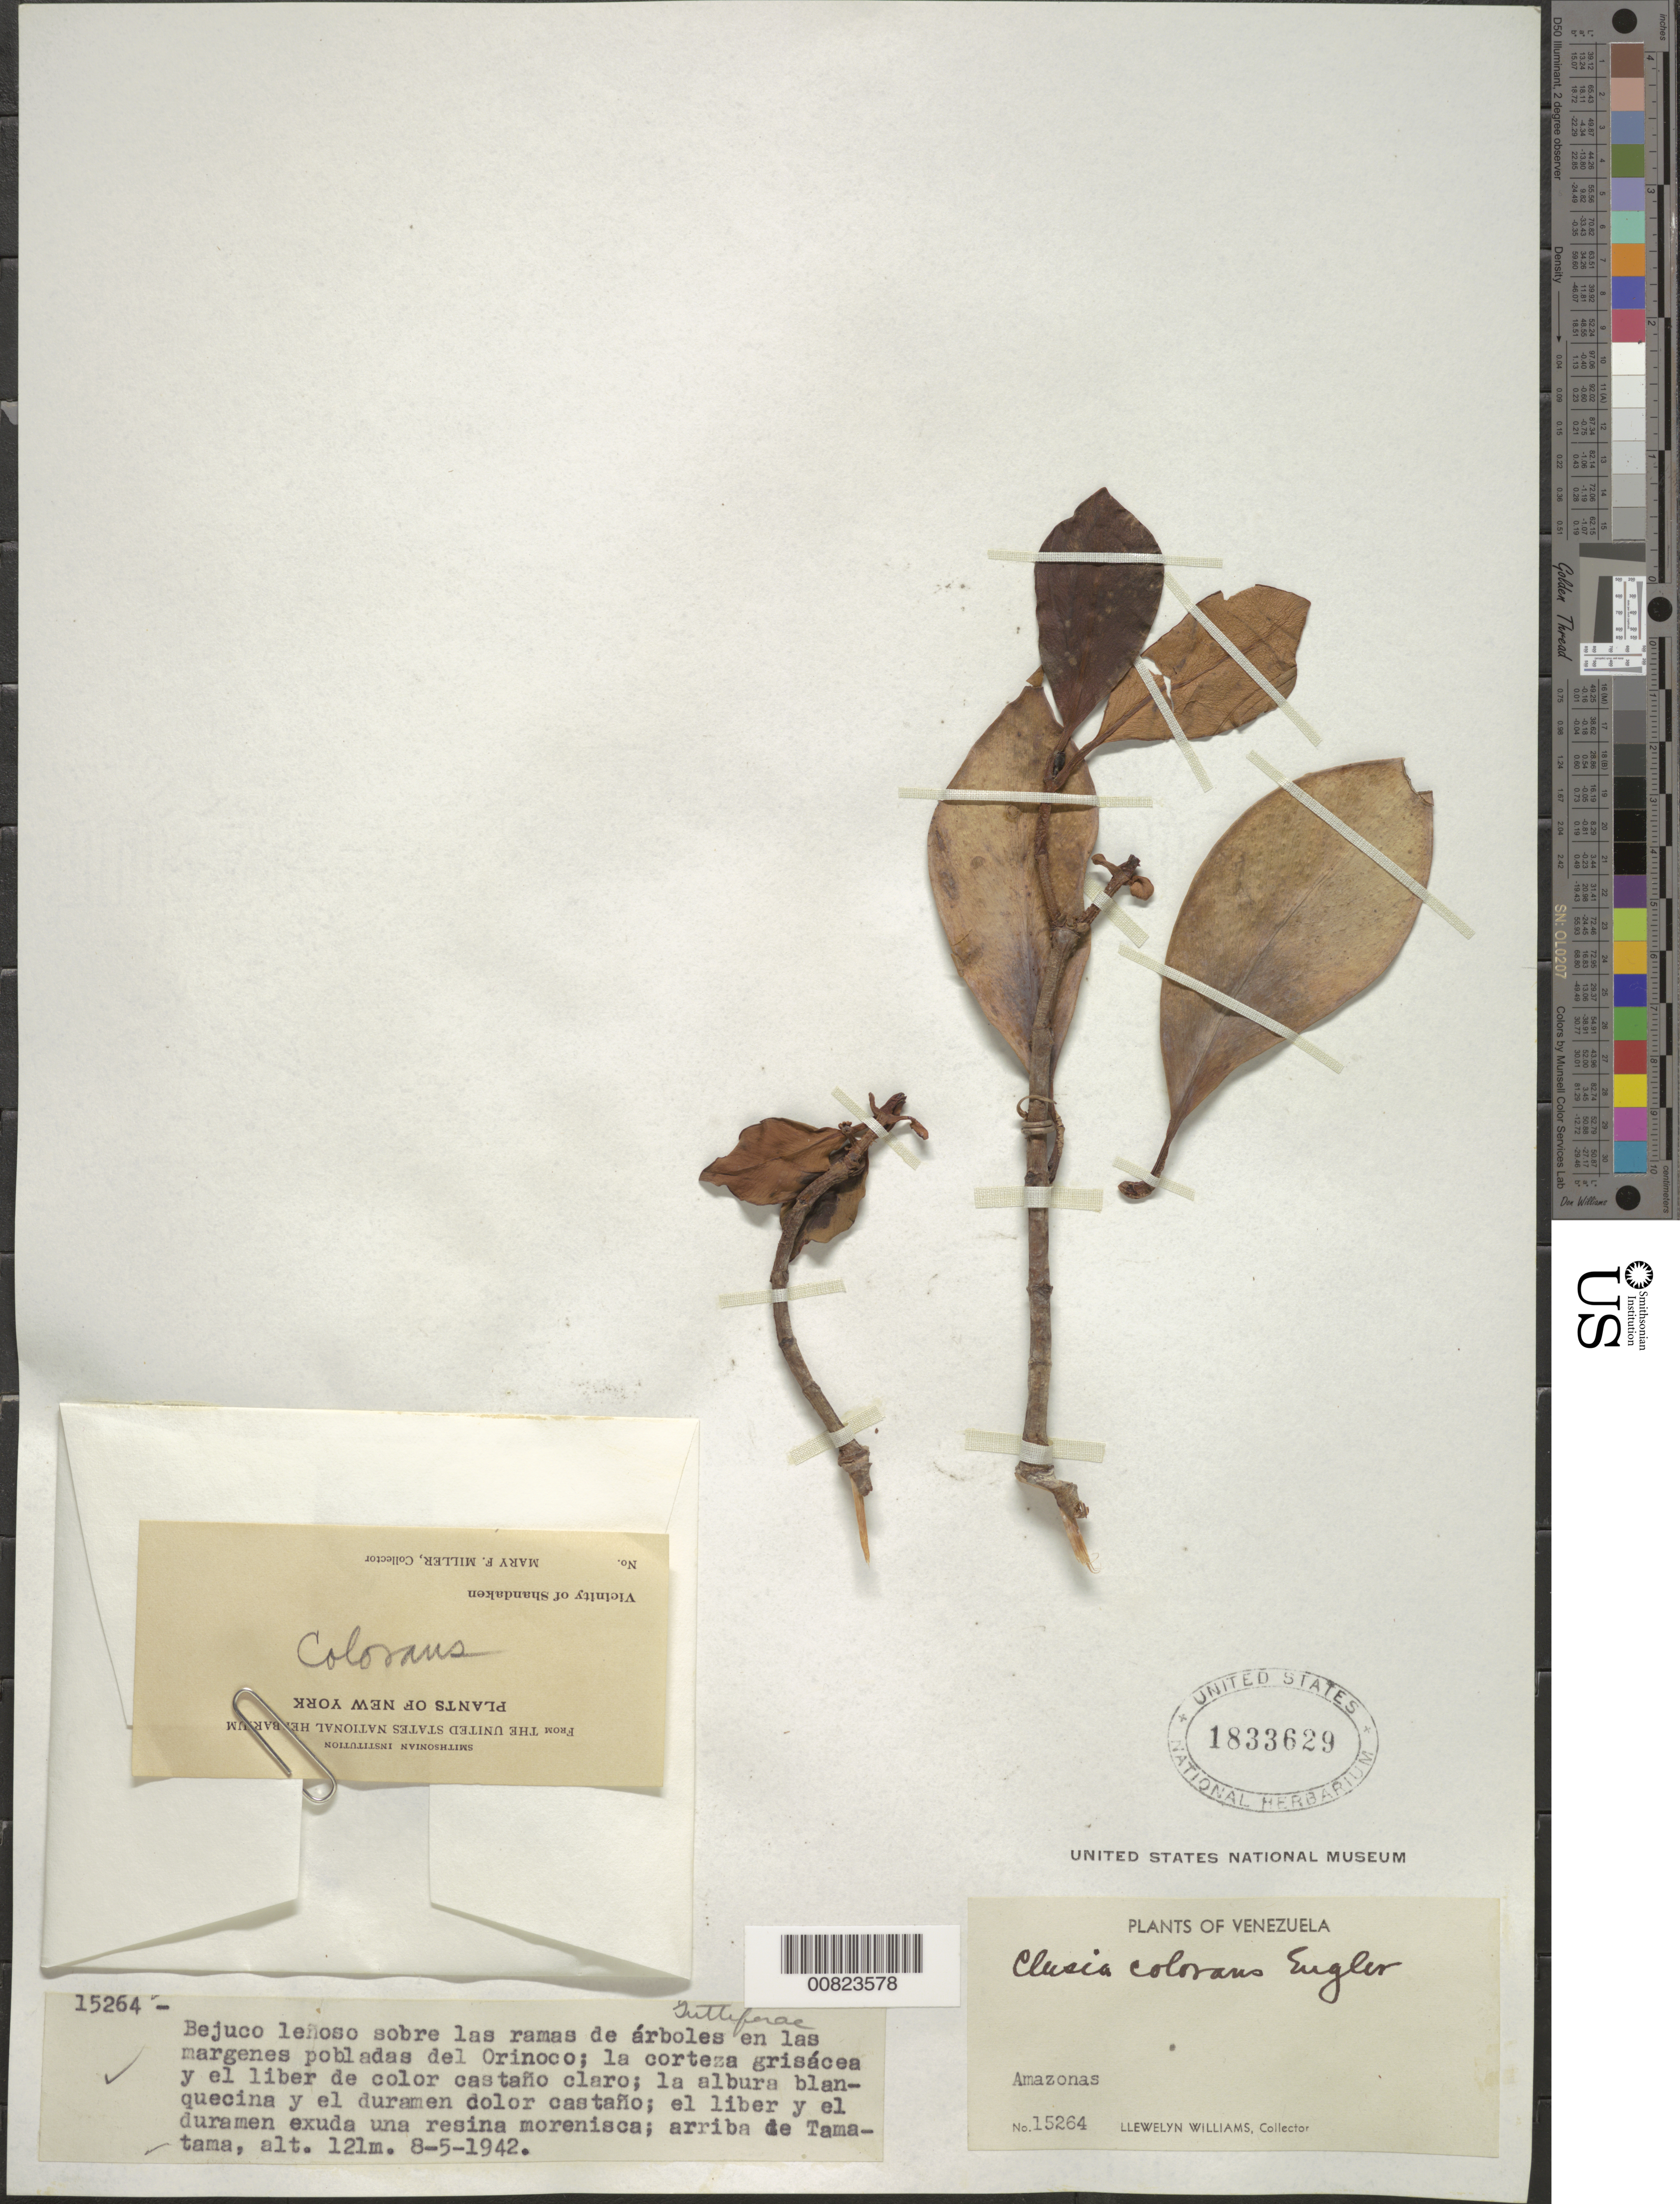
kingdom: Plantae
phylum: Tracheophyta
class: Magnoliopsida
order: Malpighiales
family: Clusiaceae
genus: Clusia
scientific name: Clusia panapanari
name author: (Aubl.) Choisy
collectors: Ll. Williams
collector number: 15264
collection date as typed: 8-May-42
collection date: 1942-05-08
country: Venezuela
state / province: Amazonas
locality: Tamatama, Alto Río Orinoco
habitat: Sobre las ramas de arboles en las margenes pobladas del Orinoco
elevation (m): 121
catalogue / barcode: US 1833629